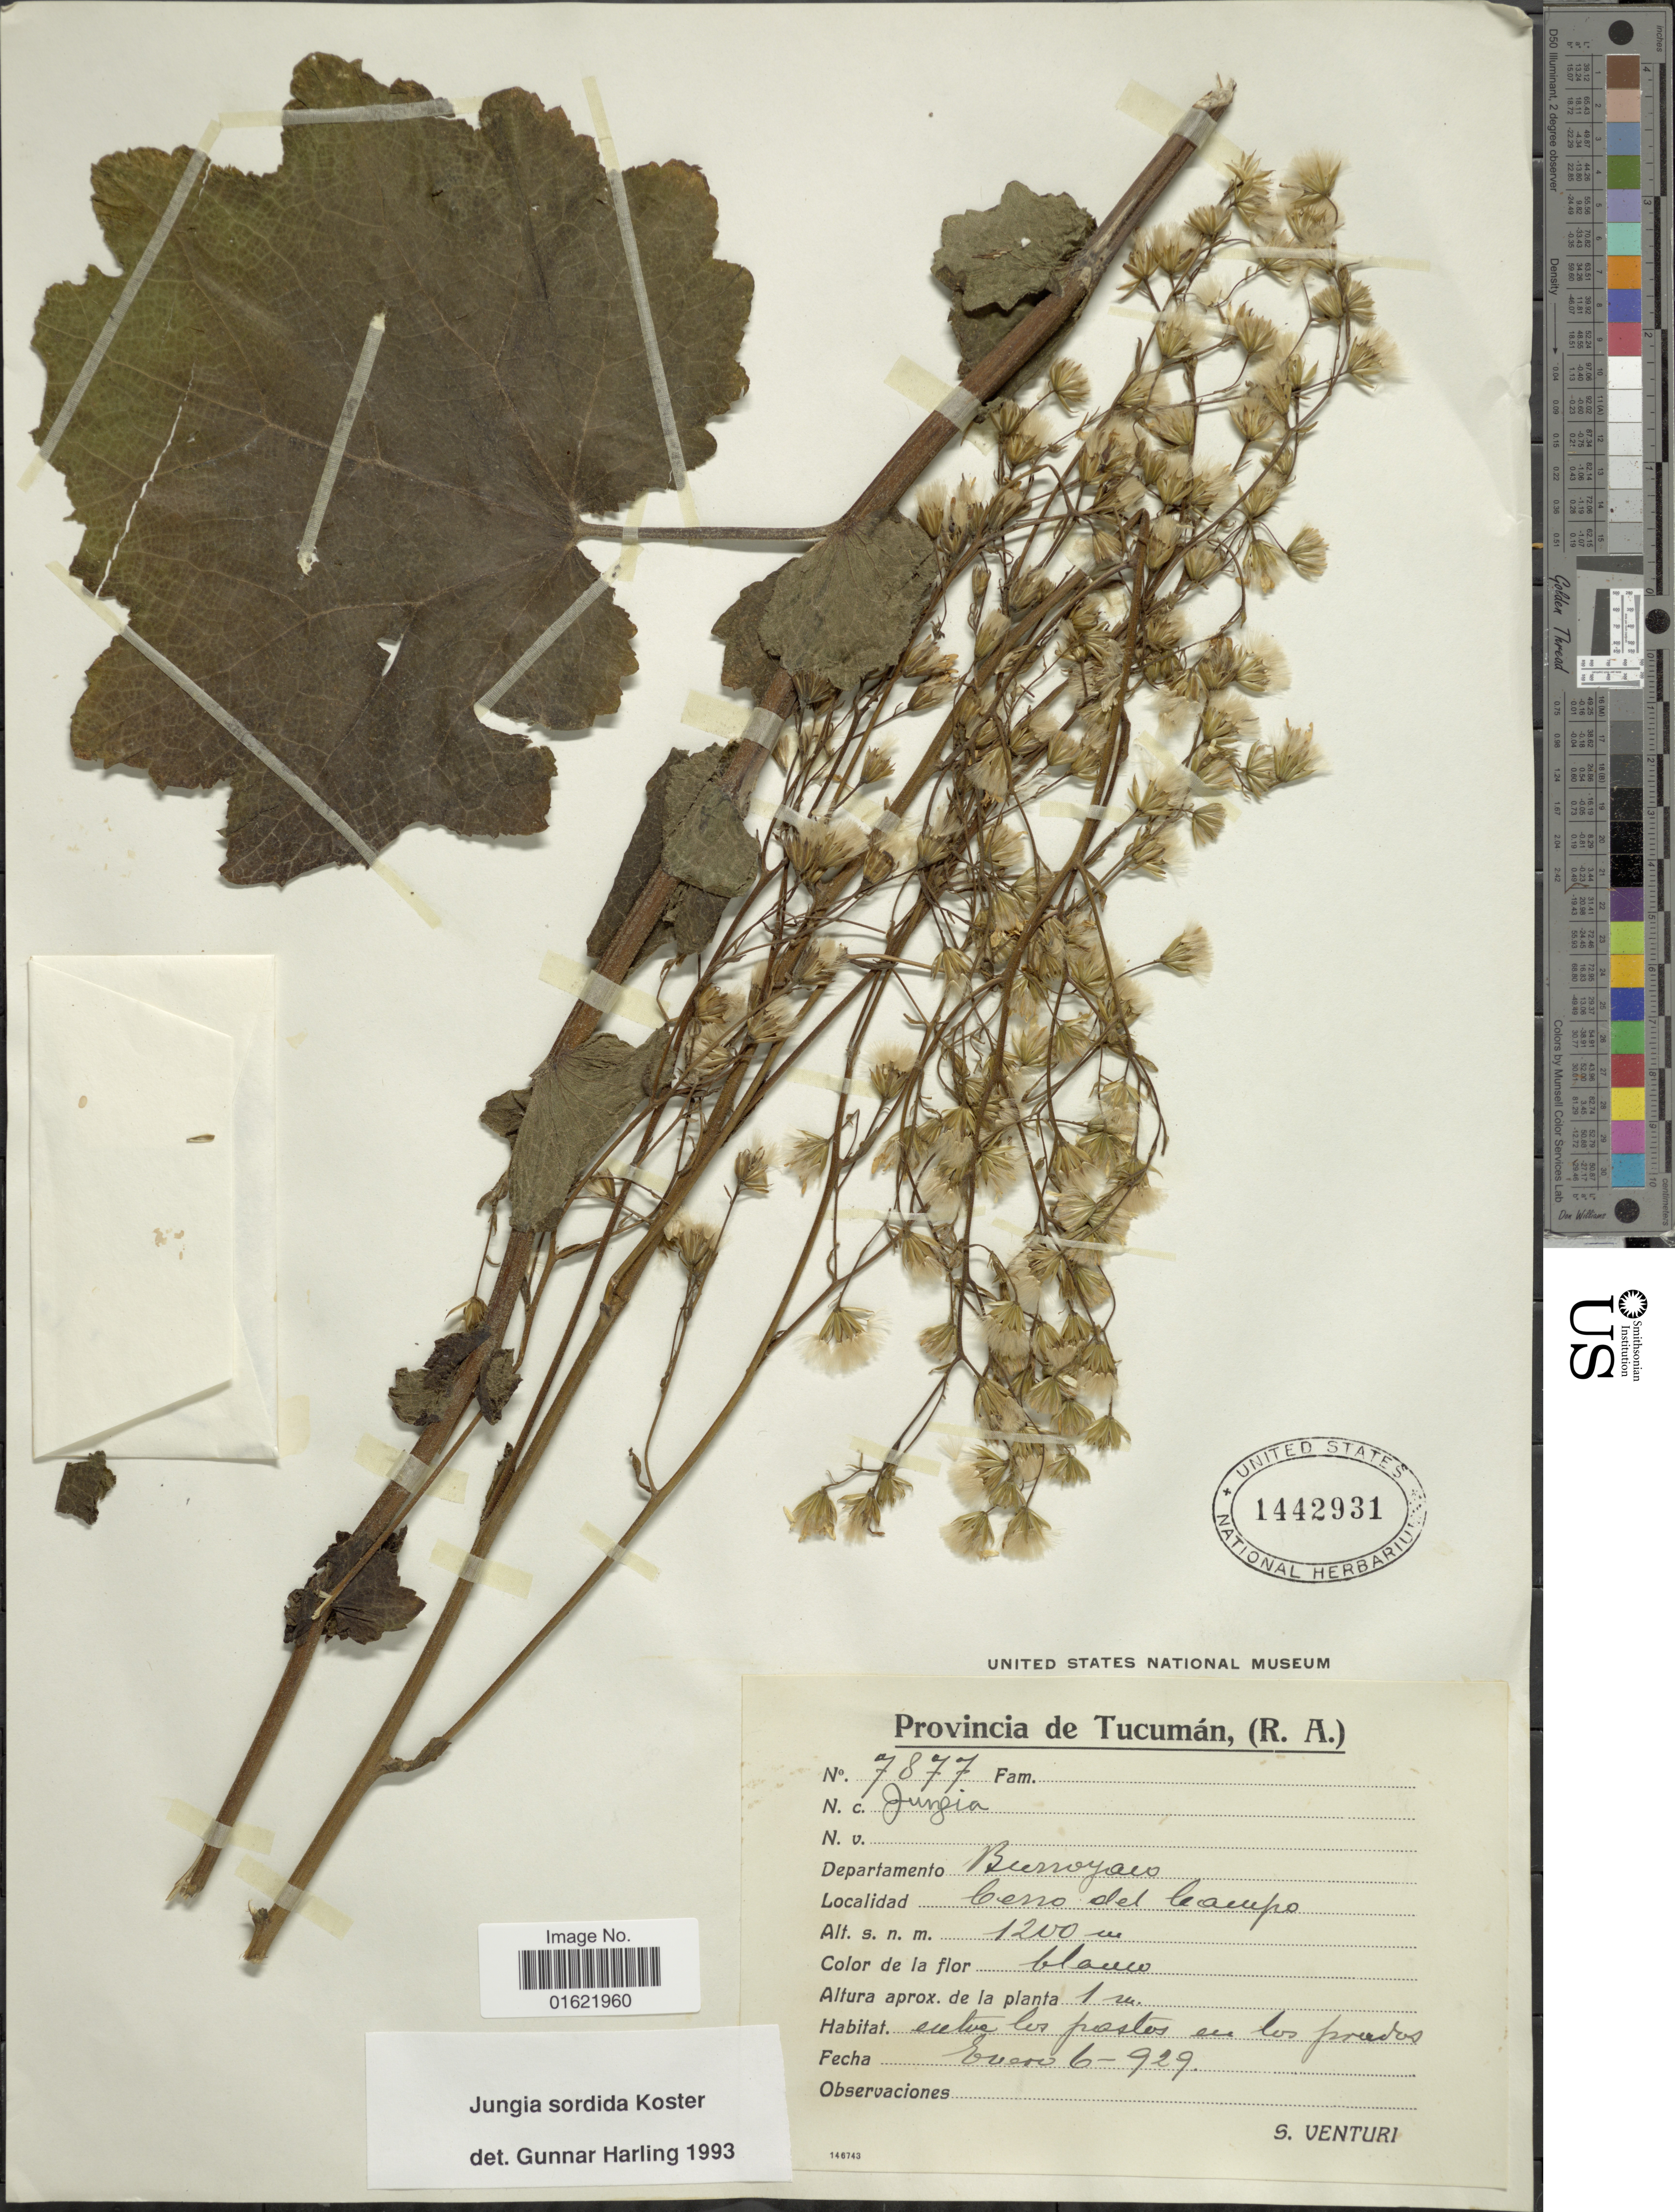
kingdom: Plantae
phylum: Tracheophyta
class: Magnoliopsida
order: Asterales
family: Asteraceae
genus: Jungia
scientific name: Jungia sordida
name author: J. Kost.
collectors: S. Venturi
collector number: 7877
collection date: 1929-01-06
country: Argentina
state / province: Tucumán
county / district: Burruyacú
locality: Cerros del Campo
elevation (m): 1200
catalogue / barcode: US 1442931